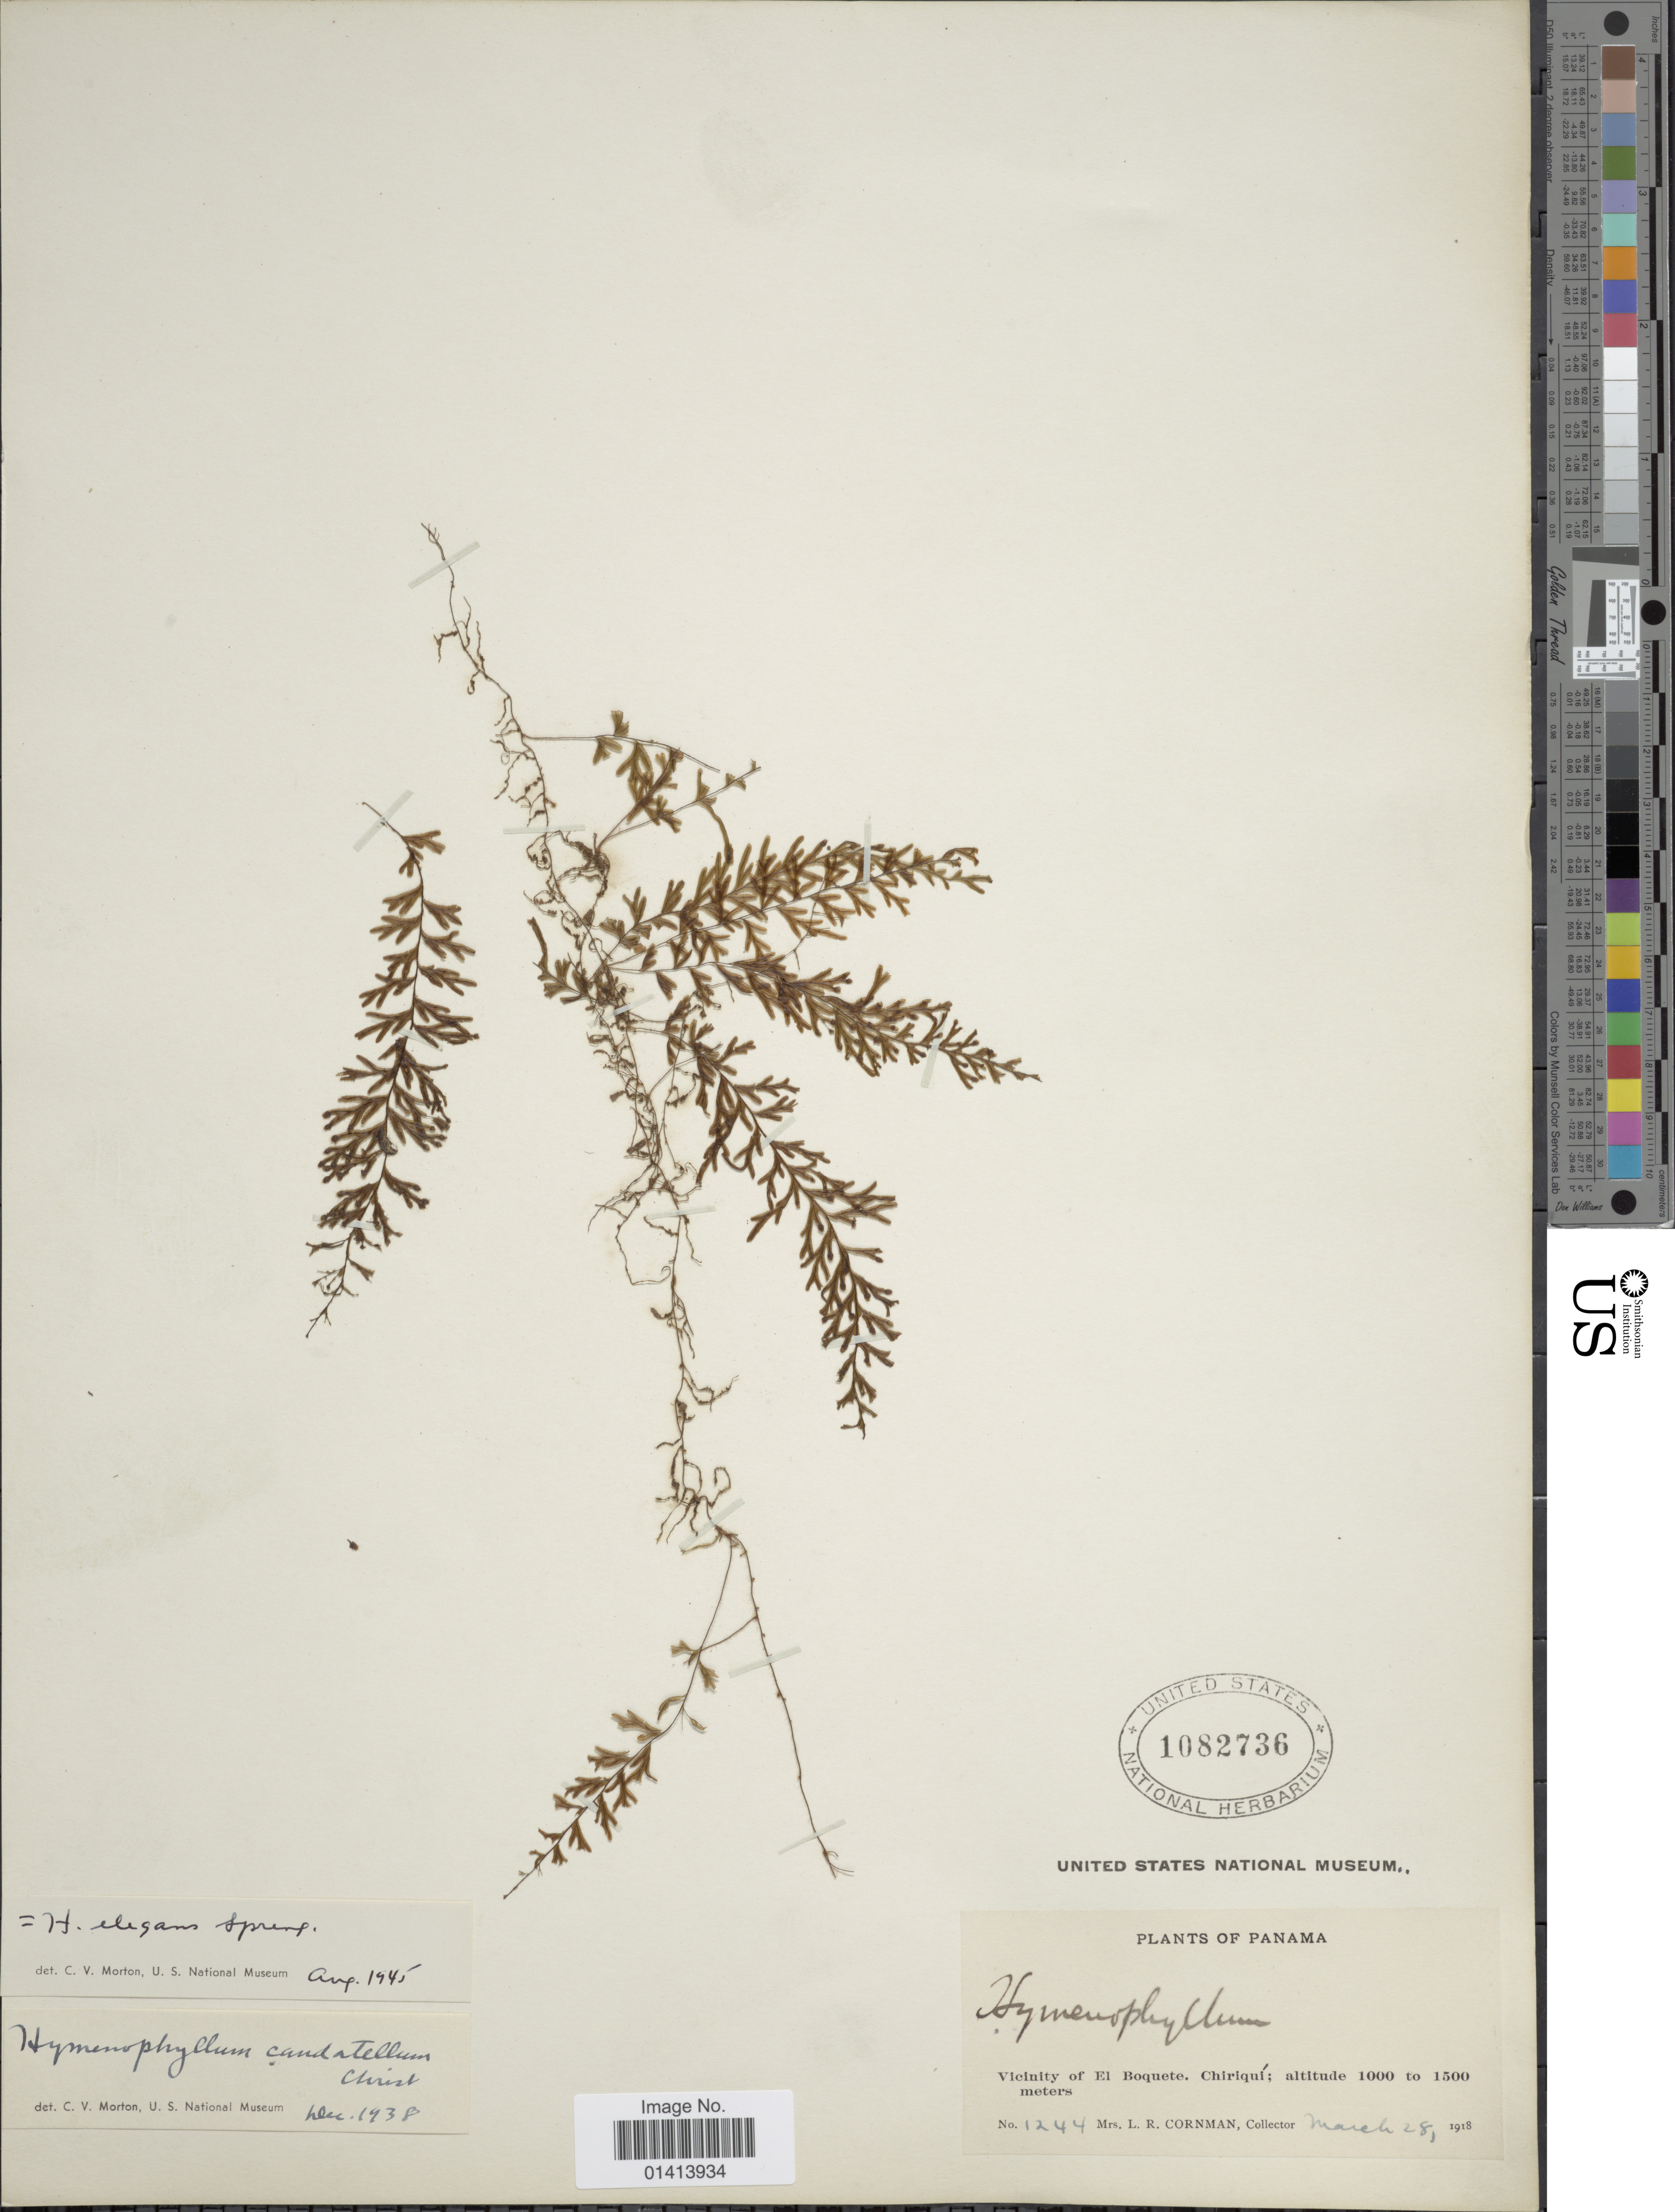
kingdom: Plantae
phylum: Tracheophyta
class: Polypodiopsida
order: Hymenophyllales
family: Hymenophyllaceae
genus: Hymenophyllum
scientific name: Hymenophyllum elegans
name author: Spreng.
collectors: L. Cornman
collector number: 1244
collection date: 1918-03-28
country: Panama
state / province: Chiriqui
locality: Vicinity of El Boquete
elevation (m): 1000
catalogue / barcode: US 1082736